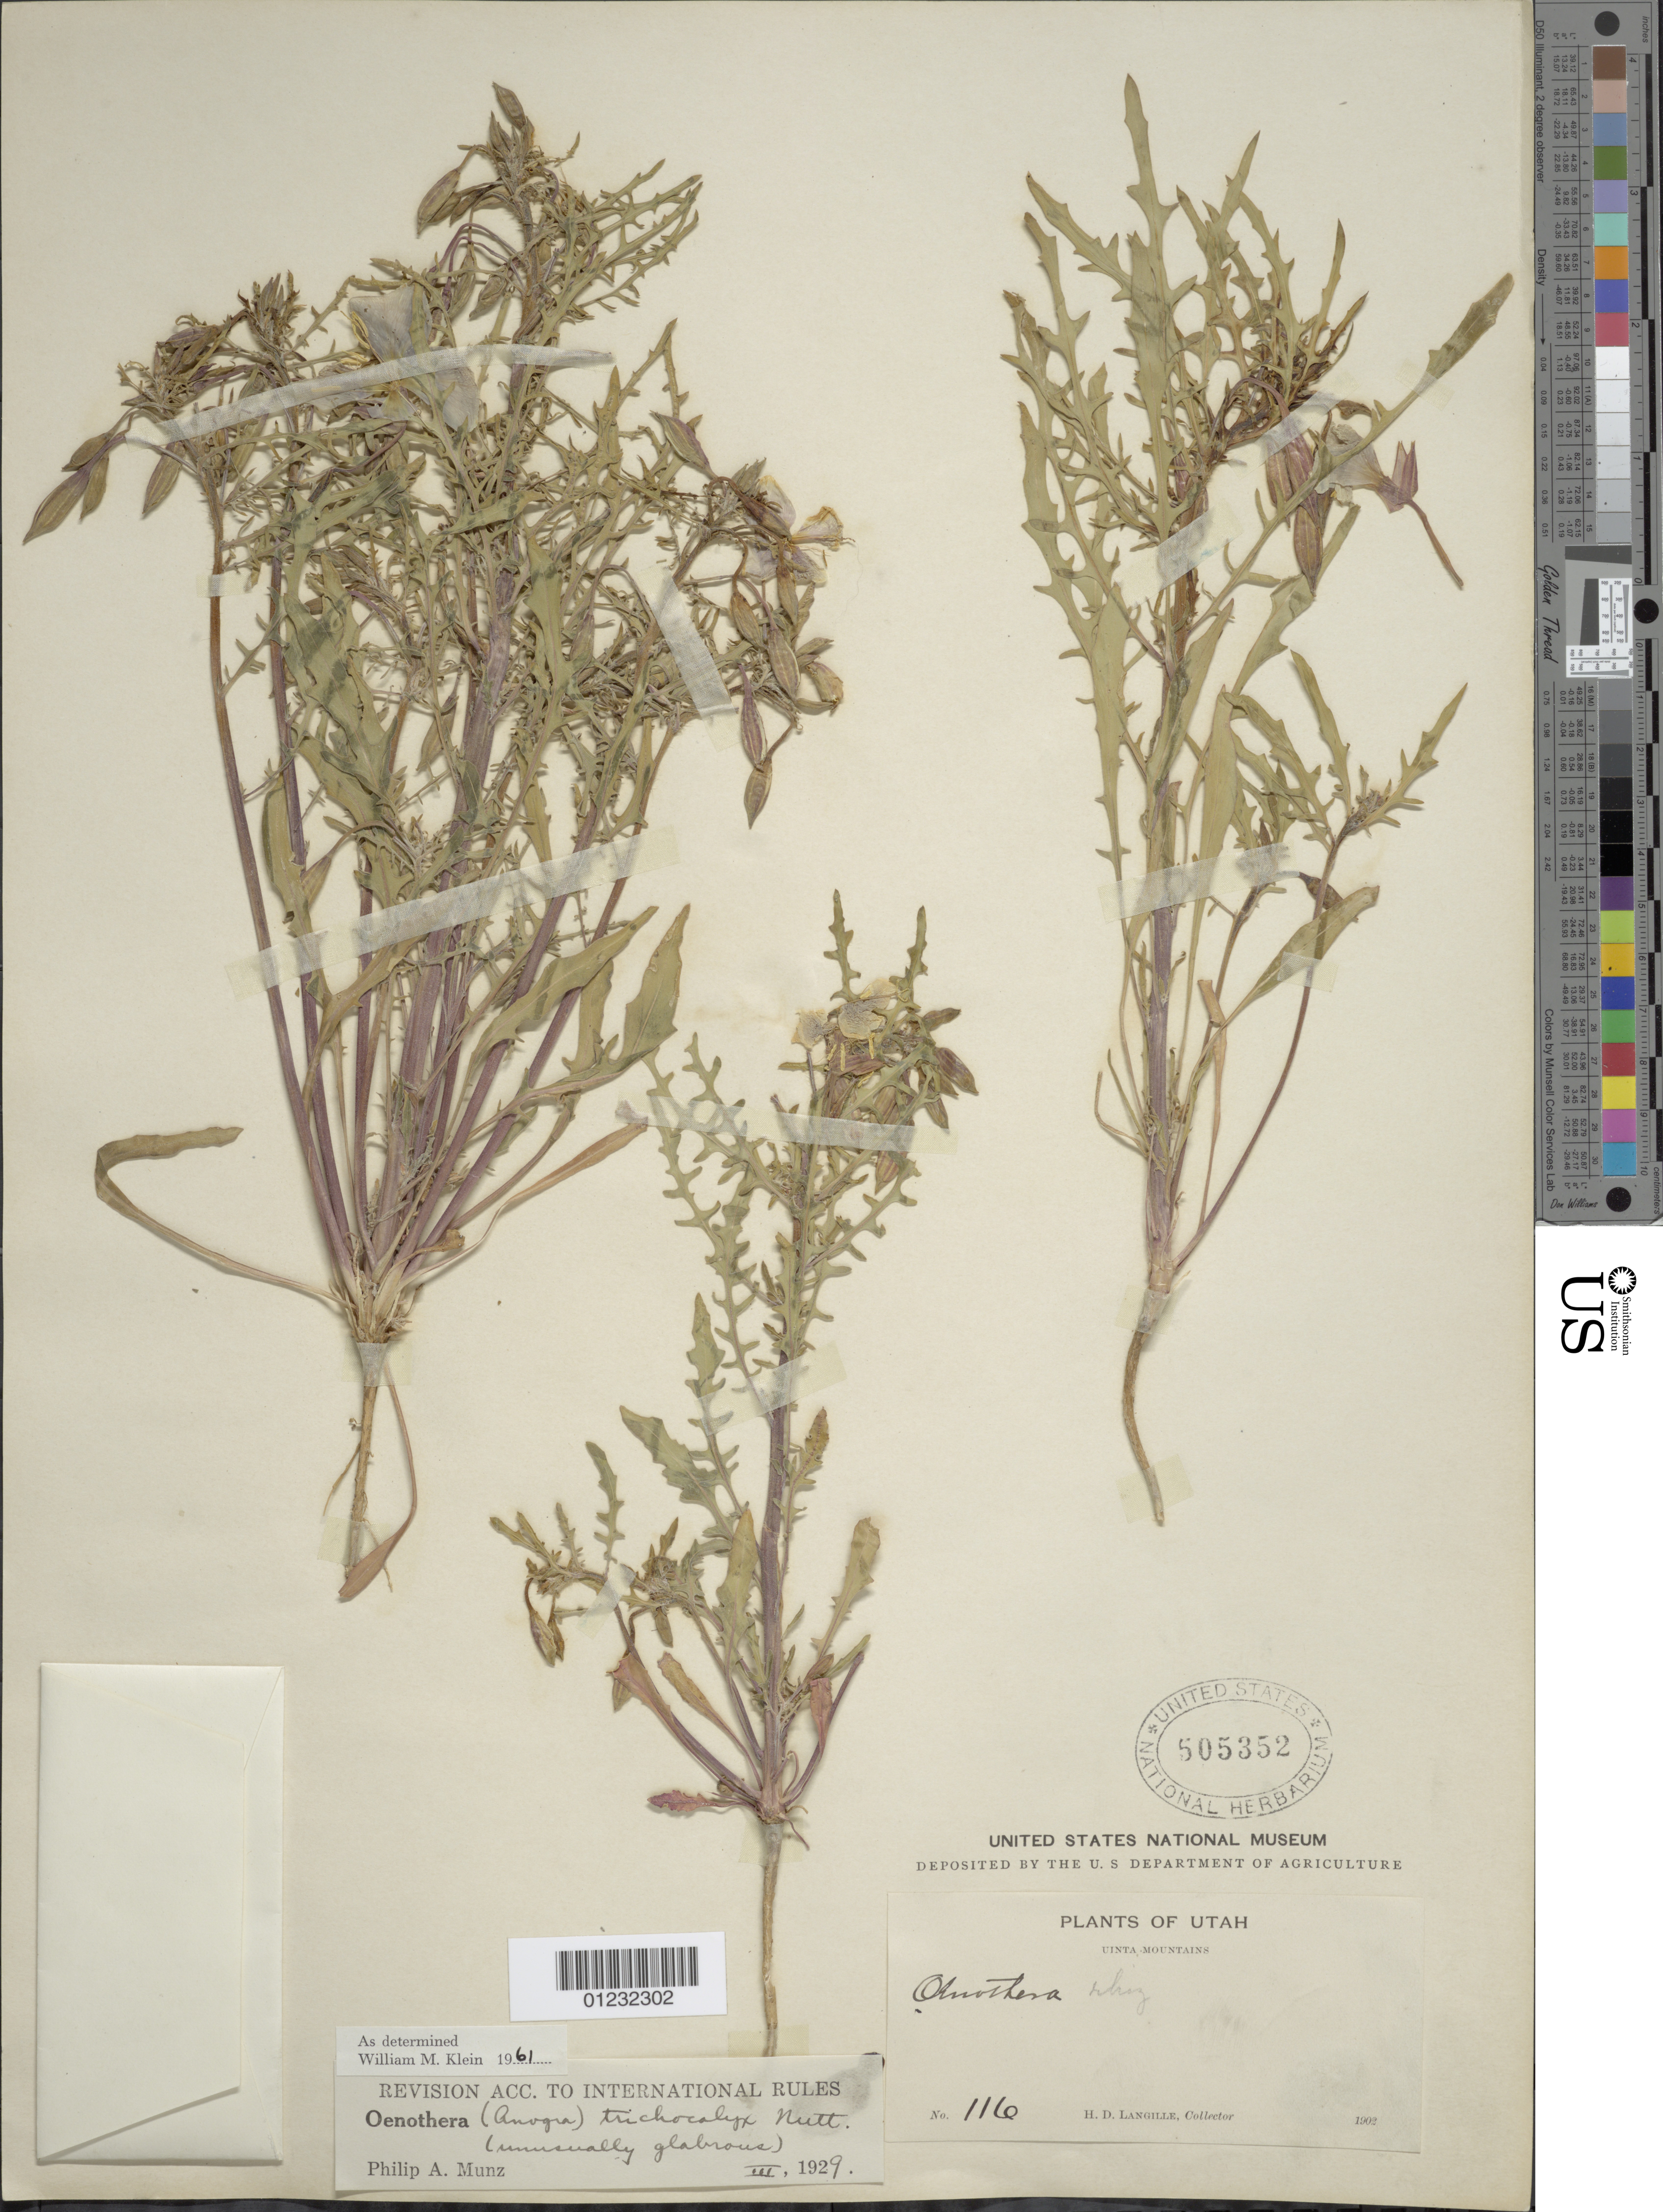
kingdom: Plantae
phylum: Tracheophyta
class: Magnoliopsida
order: Myrtales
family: Onagraceae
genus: Oenothera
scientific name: Oenothera pallida subsp. trichocalyx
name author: (Nutt.) Munz & W.M. Klein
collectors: H. Langille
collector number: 116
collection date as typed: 1902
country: United States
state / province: Utah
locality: Uinta Mts.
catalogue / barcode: US 505352